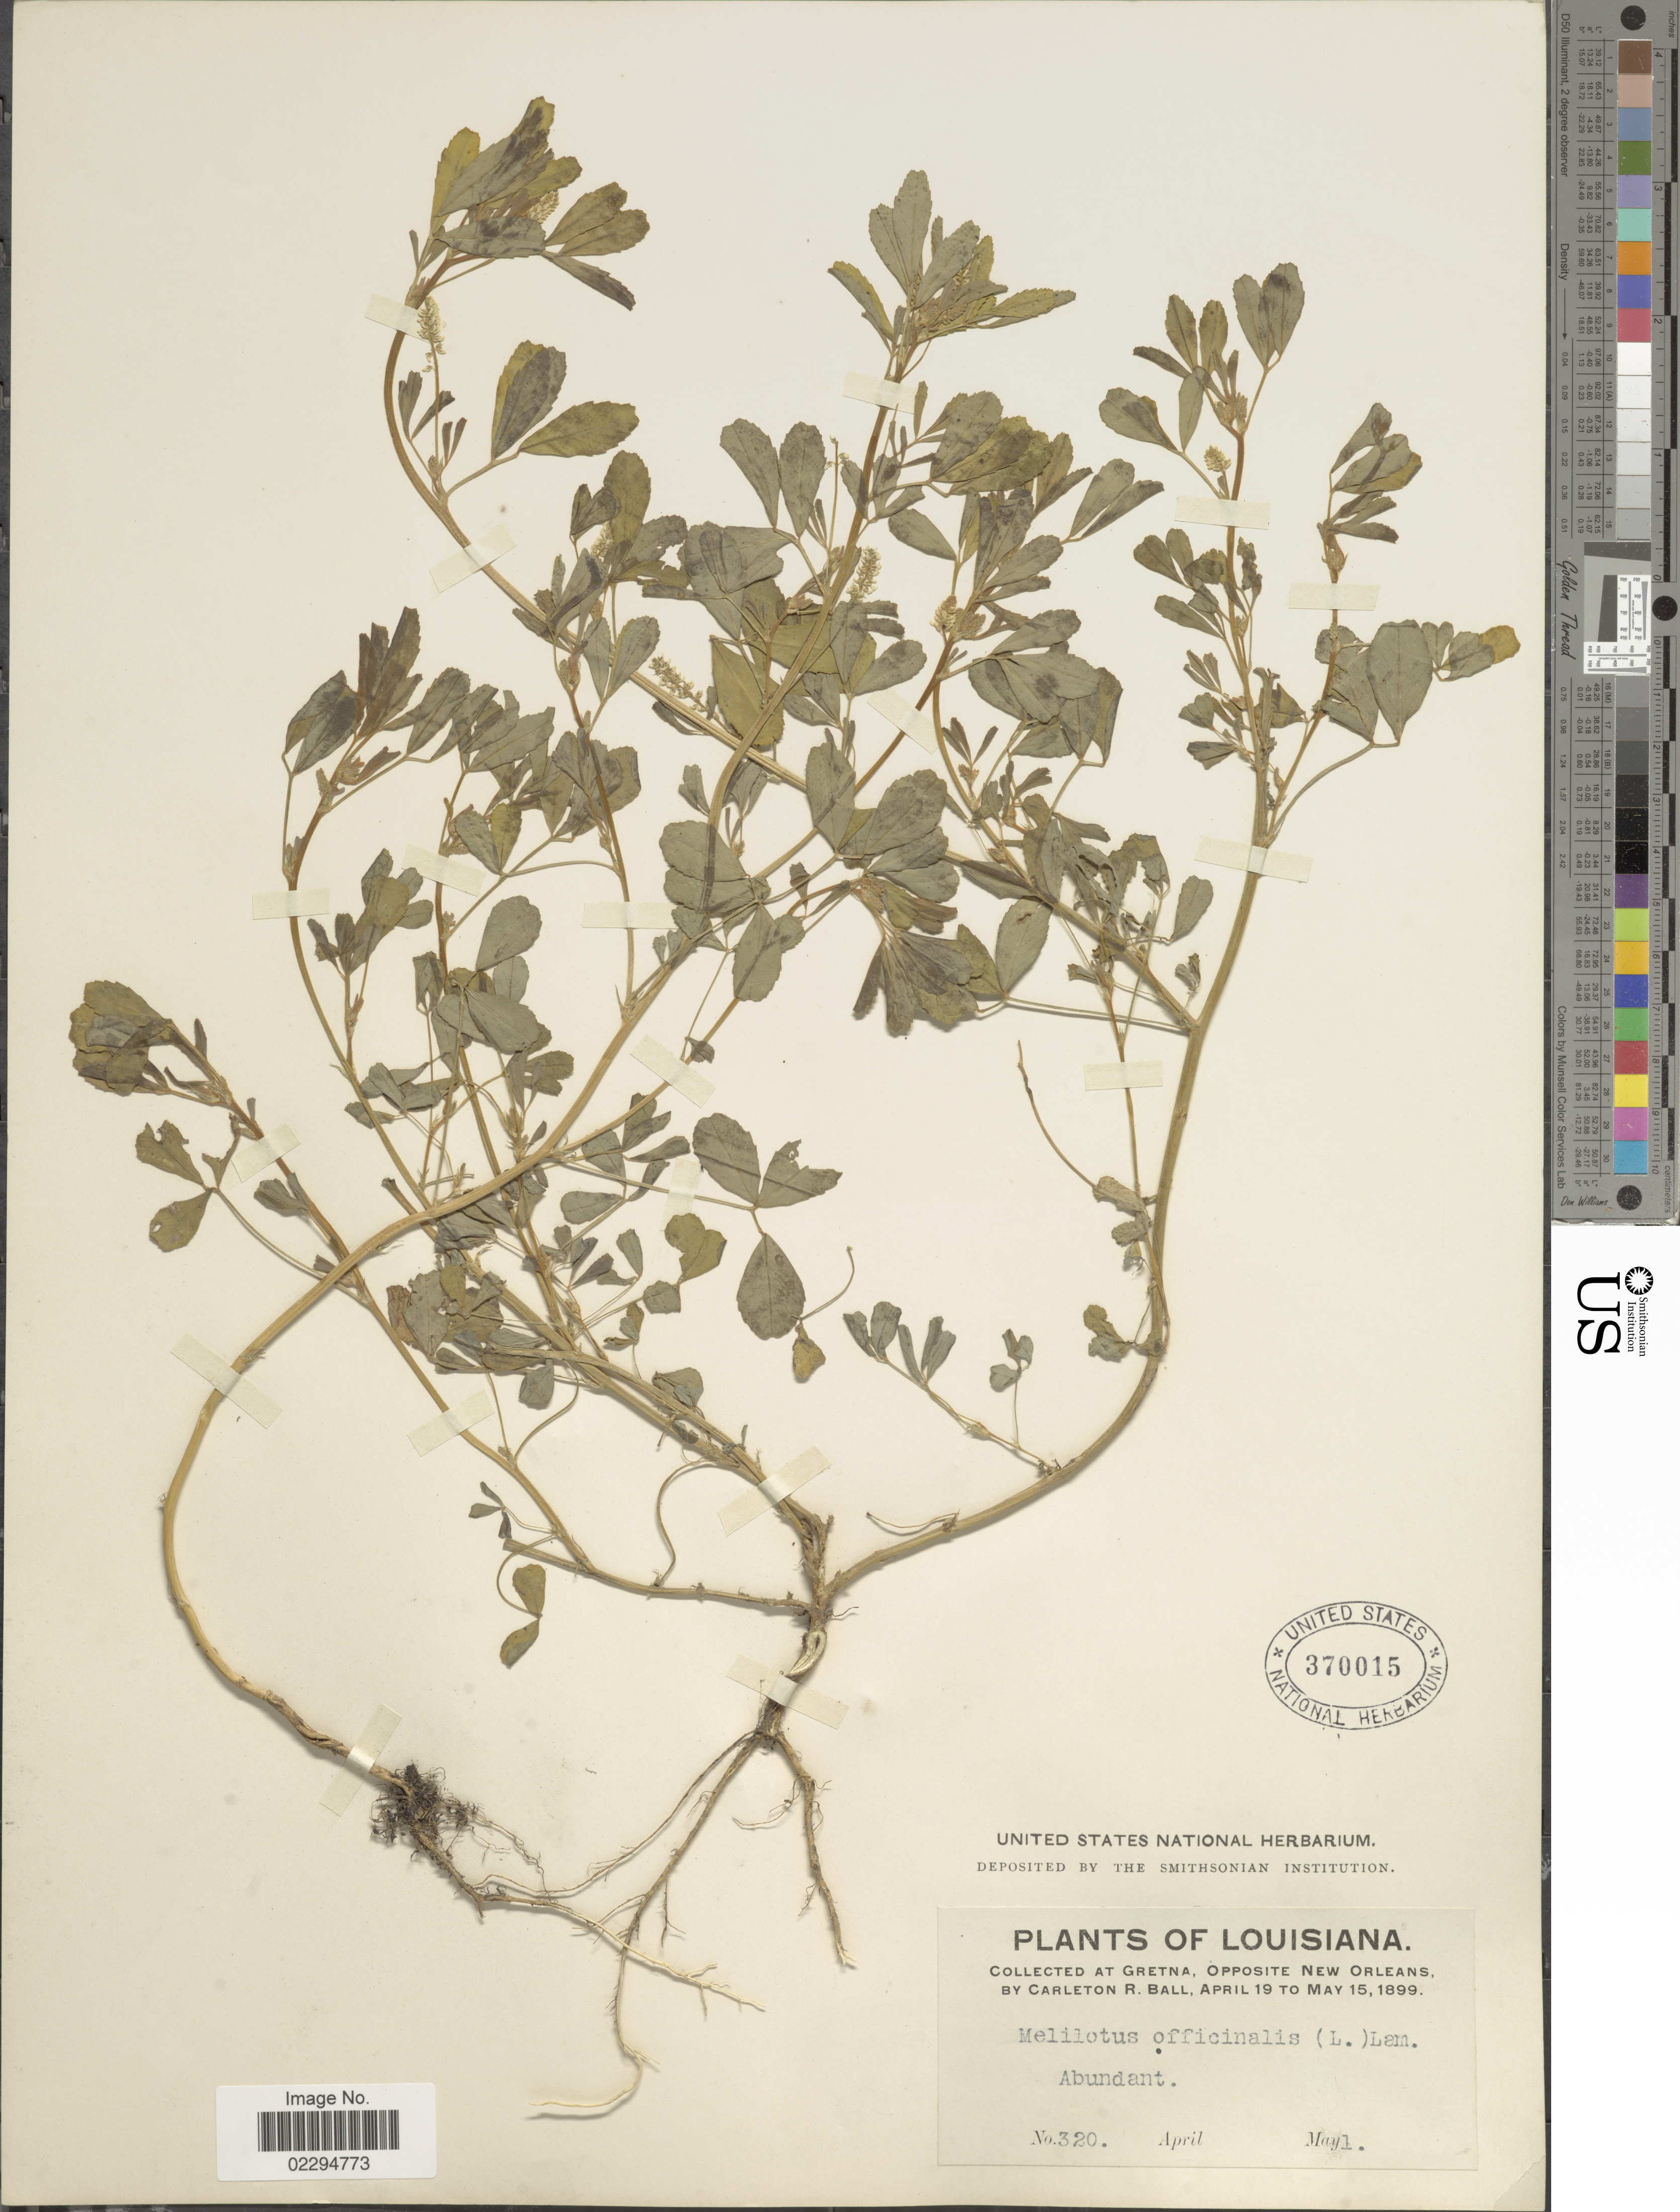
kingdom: Plantae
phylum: Tracheophyta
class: Magnoliopsida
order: Fabales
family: Fabaceae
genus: Melilotus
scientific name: Melilotus officinalis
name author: (L.) Lam.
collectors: C. R. Ball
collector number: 320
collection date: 1899-05-01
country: United States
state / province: Louisiana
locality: Gretna, opposite New Orleans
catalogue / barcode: US 370015